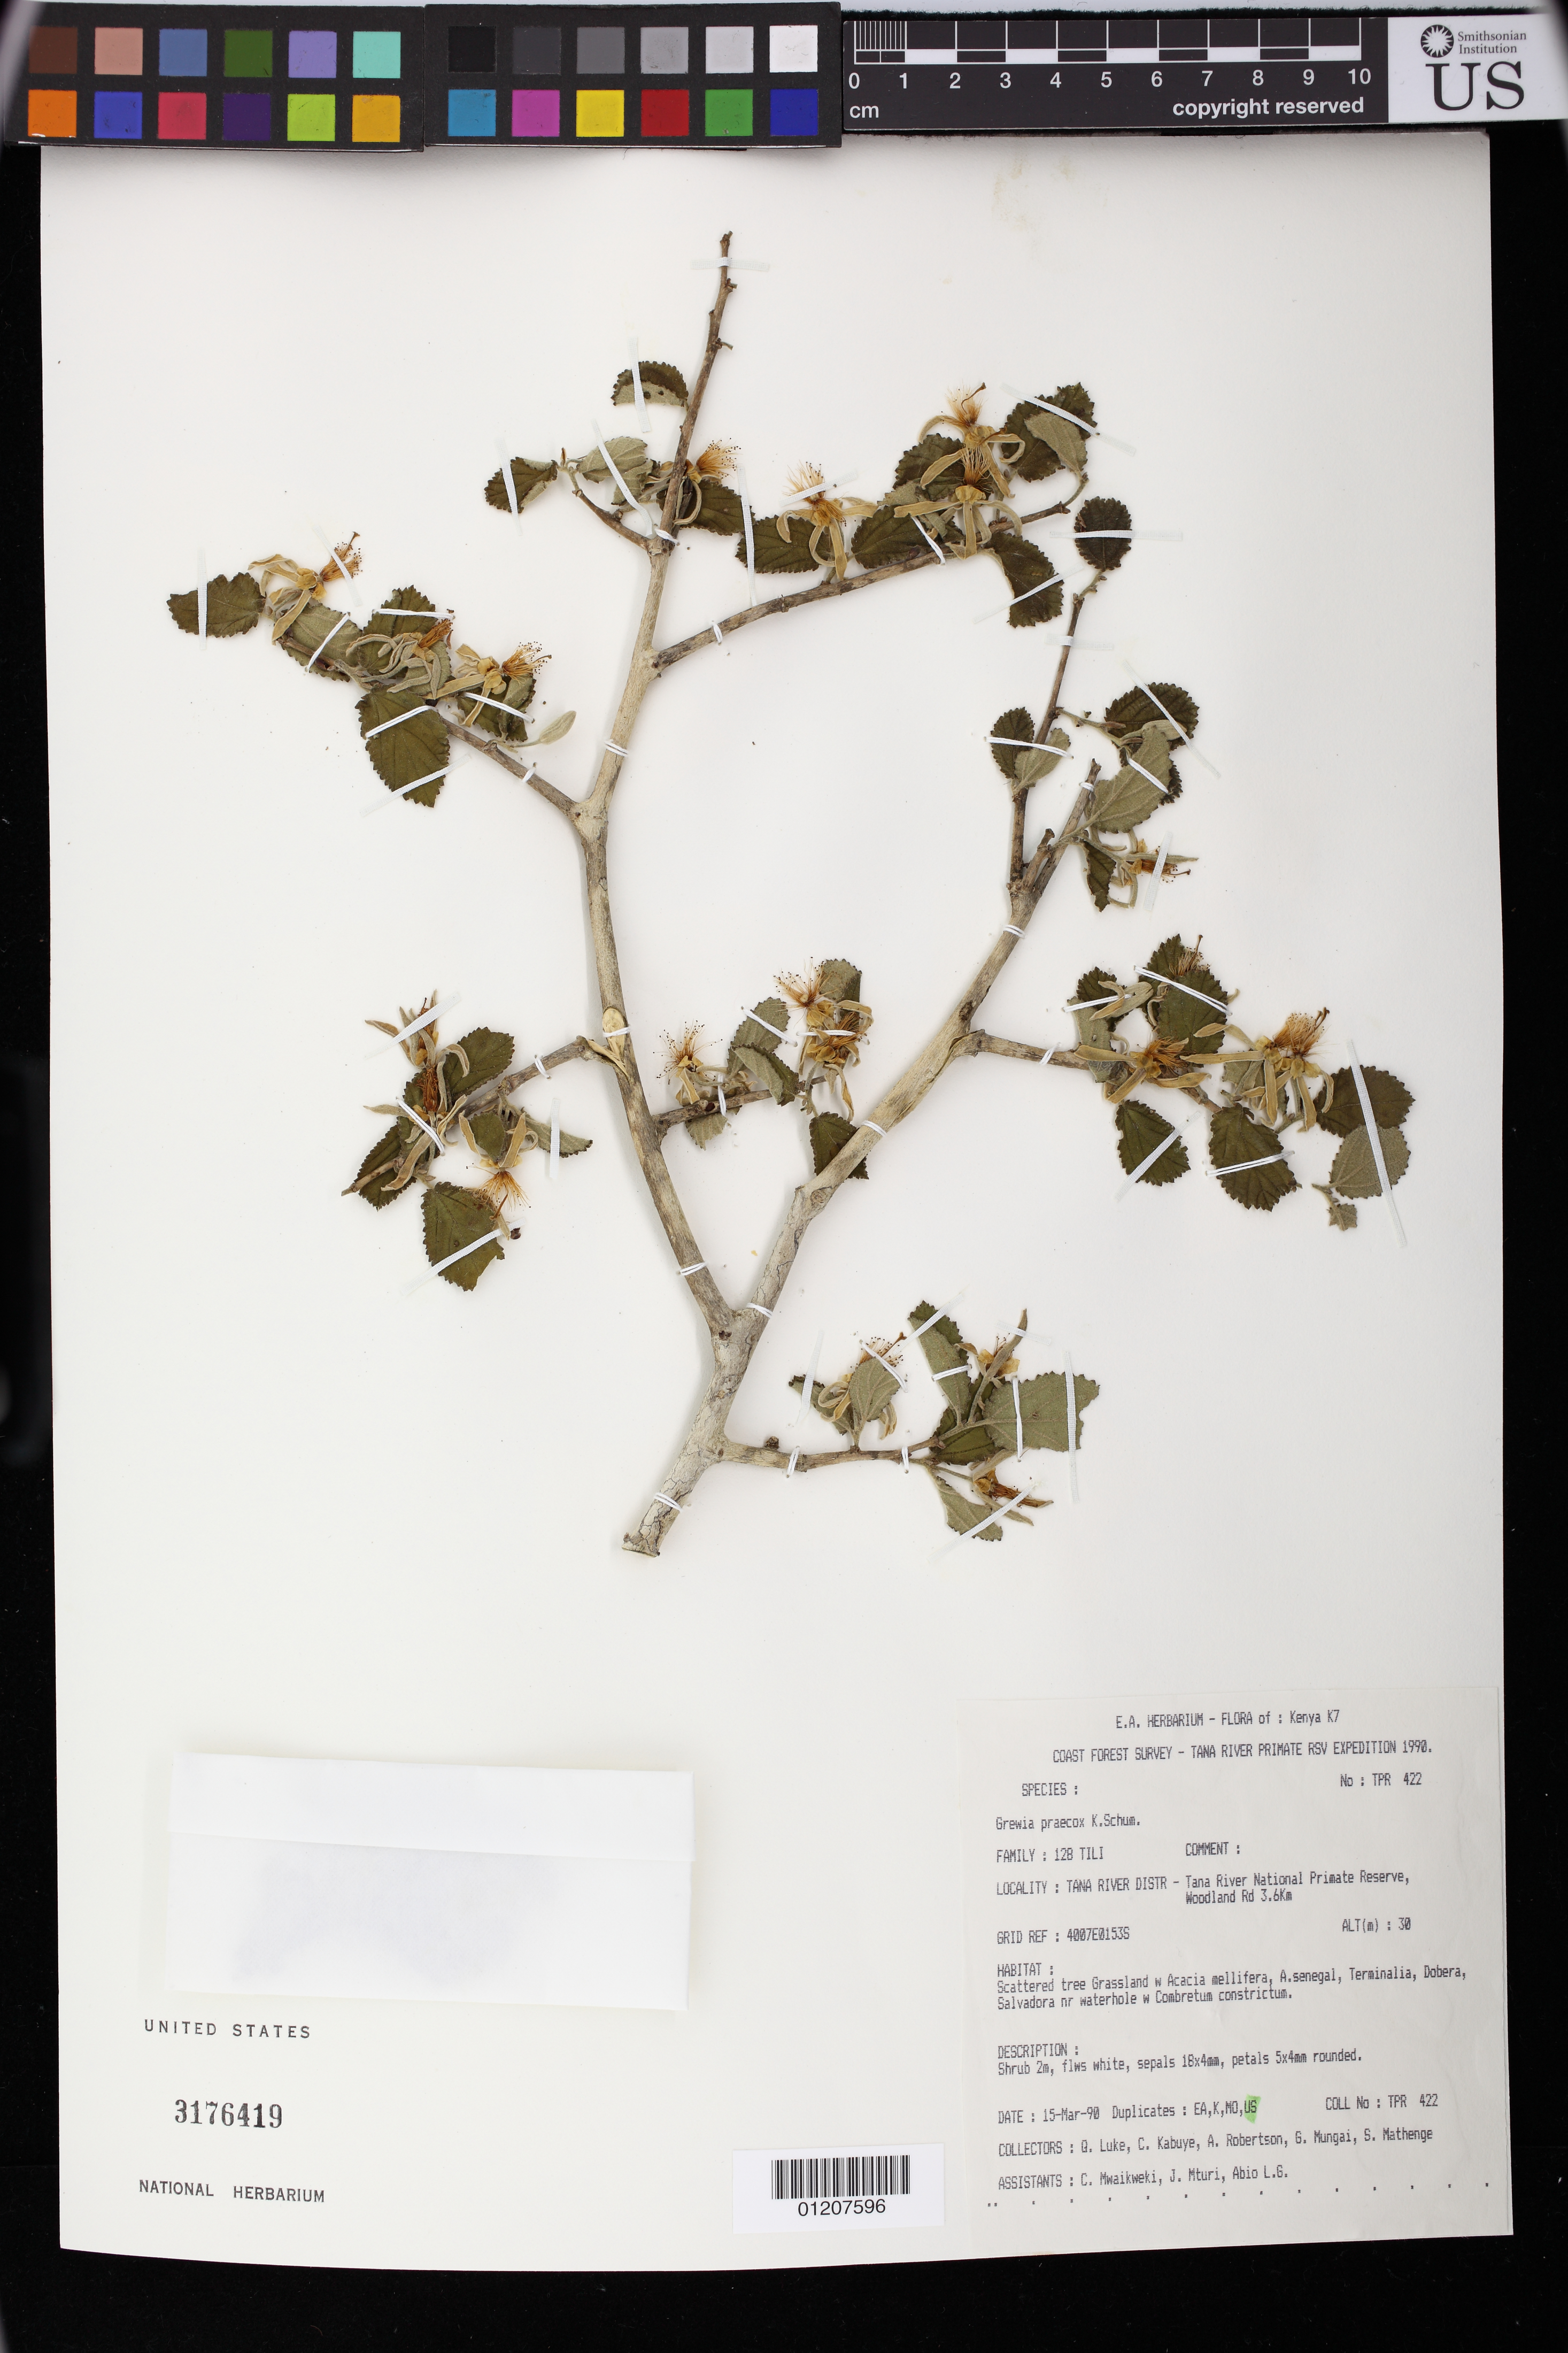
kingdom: Plantae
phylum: Tracheophyta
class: Magnoliopsida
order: Malvales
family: Malvaceae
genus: Grewia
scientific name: Grewia praecox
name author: K. Schum.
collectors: Q. Luke, C. Kabuye, A. Robertson & G. Mungai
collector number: TPR422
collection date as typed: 15 Mar 1990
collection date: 1990-03-15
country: Kenya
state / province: Tana River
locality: Tana River Distr - Tana River National Primate Reserve, Woodland Rd 3.6 km. Grid Ref: 4007E0153S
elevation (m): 30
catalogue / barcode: US 3176419